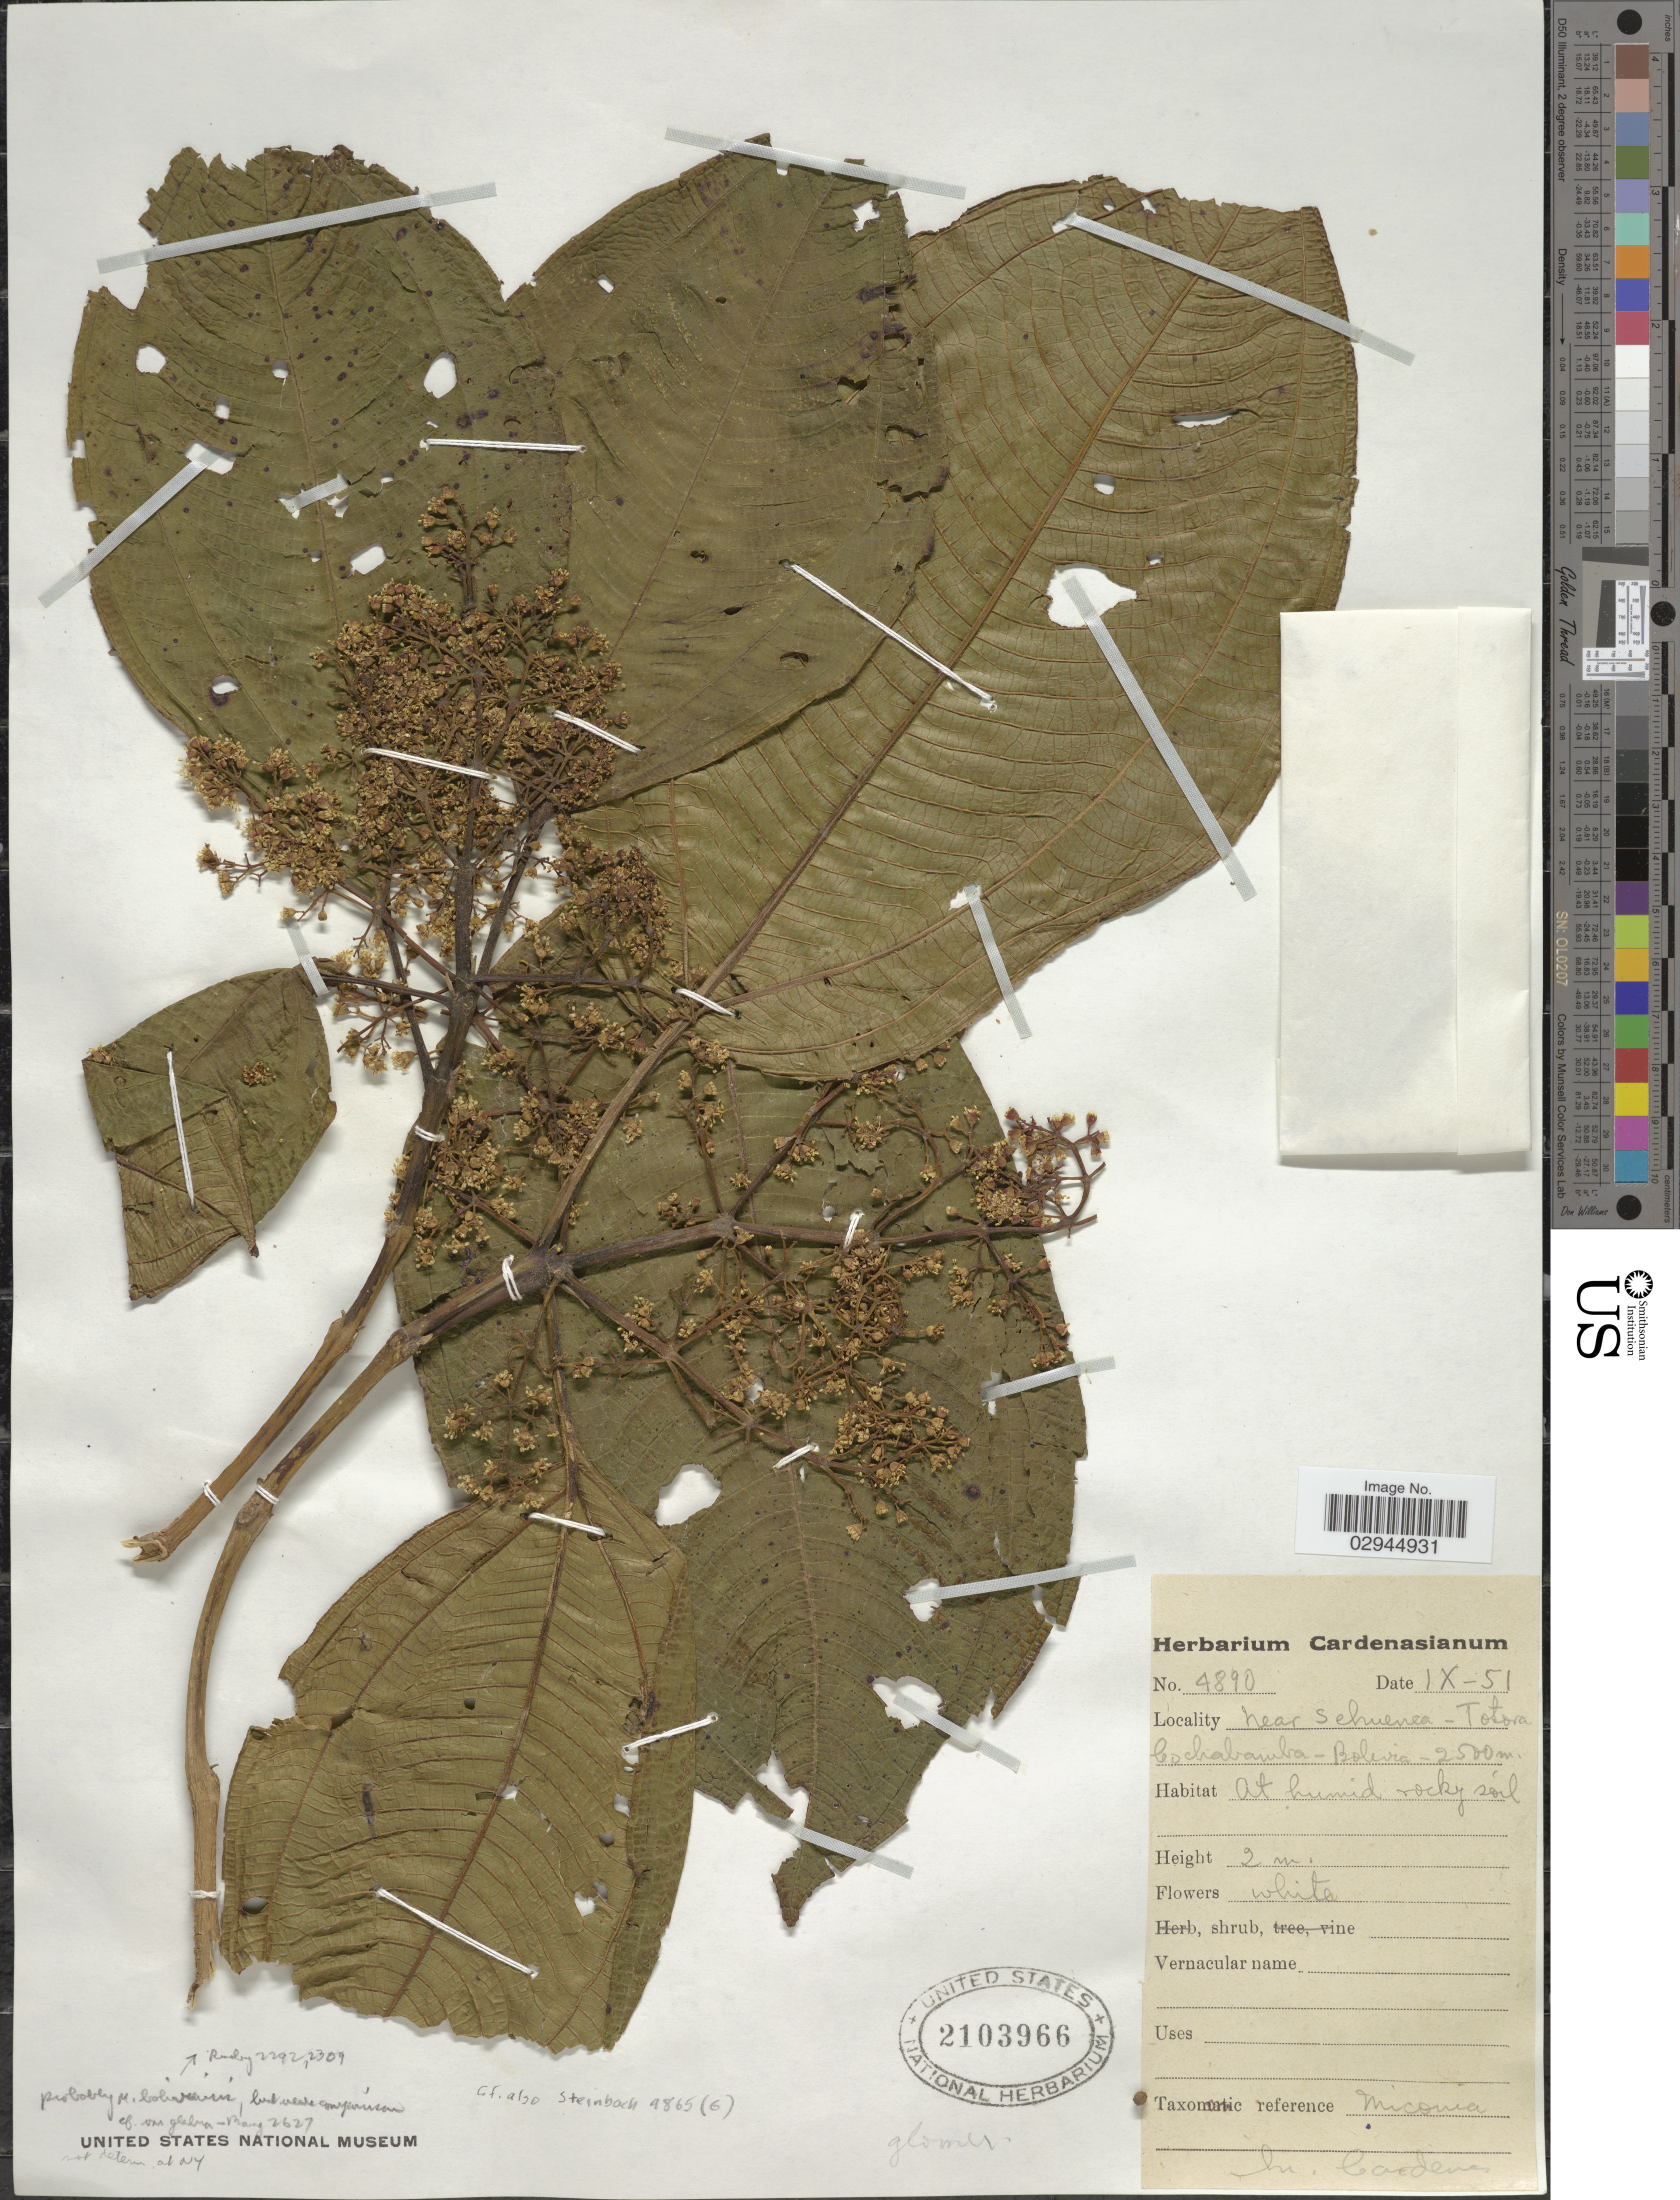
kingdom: Plantae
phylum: Tracheophyta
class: Magnoliopsida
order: Myrtales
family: Melastomataceae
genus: Miconia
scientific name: Miconia sp.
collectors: M. Cárdenas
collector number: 4890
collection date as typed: Transcribed d/m/y: /9/51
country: Bolivia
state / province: Cochabamba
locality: Near Sehuenea - Totora.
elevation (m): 2500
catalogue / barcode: US 2103966